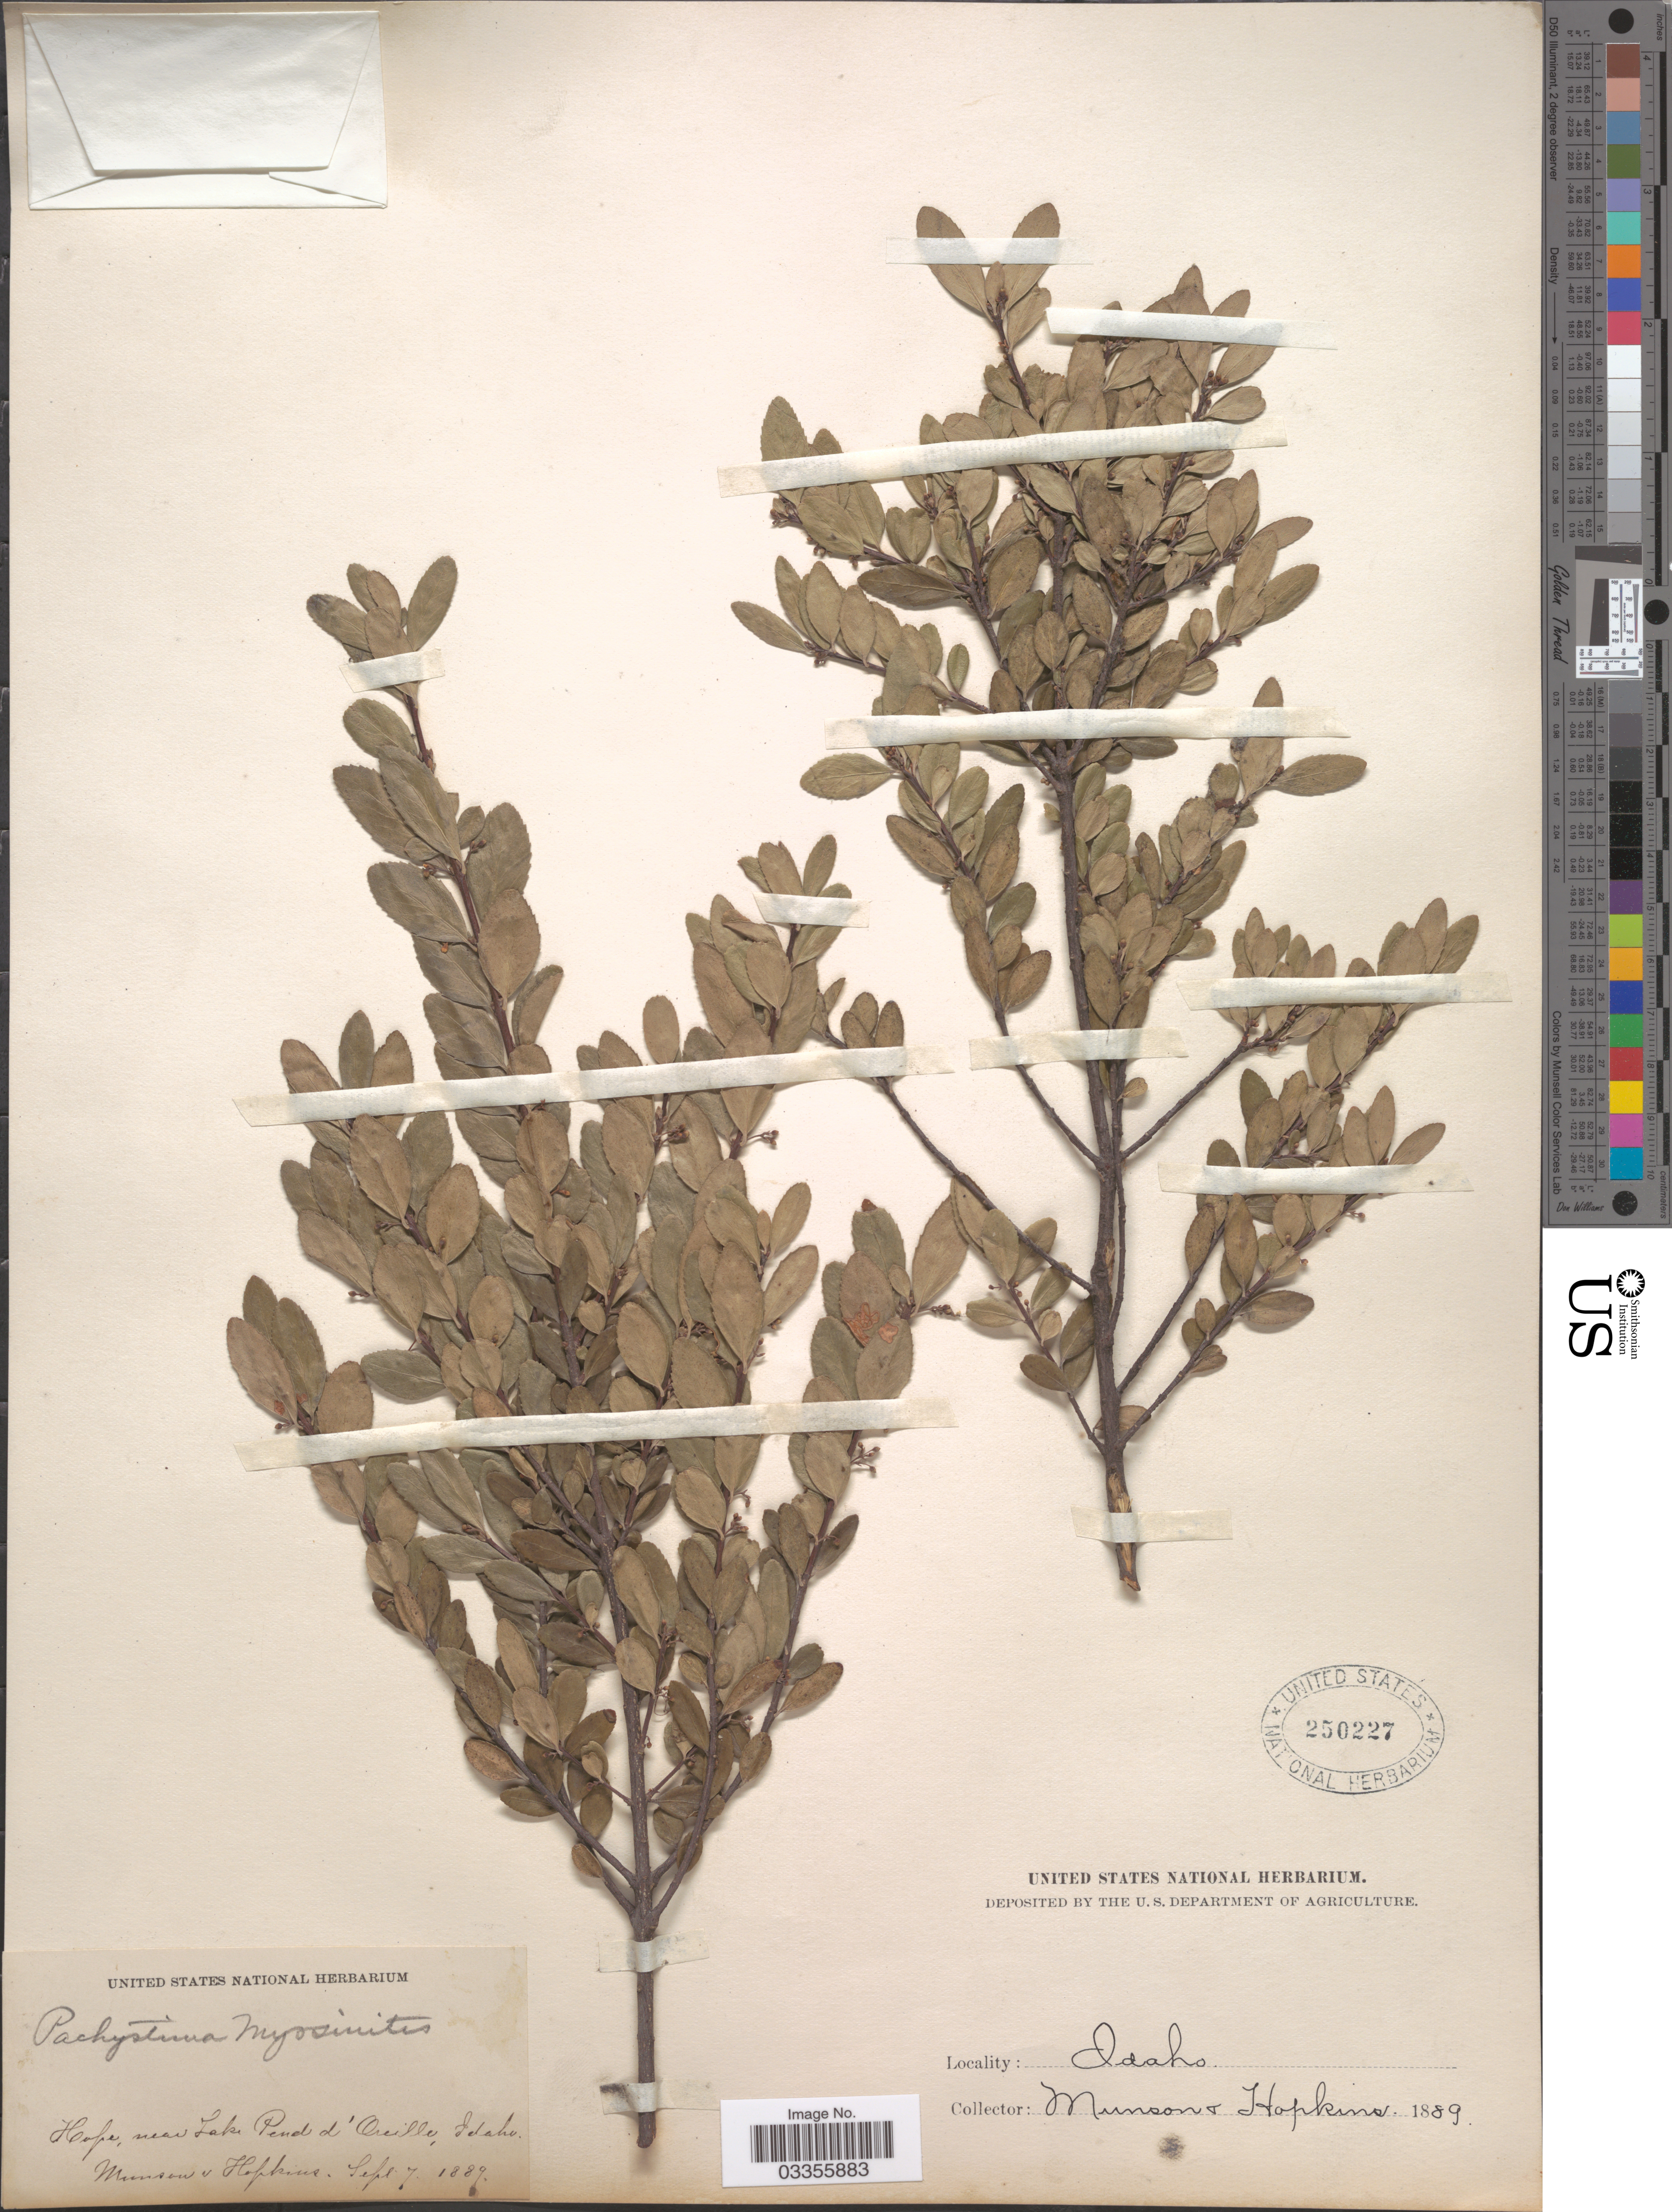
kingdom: Plantae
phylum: Tracheophyta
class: Magnoliopsida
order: Celastrales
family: Celastraceae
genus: Paxistima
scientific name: Paxistima myrsinites subsp. myrsinites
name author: (Pursh) Raf.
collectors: -. Munson & -. Hopkins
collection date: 1889-09-07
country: United States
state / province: Idaho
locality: Hope, near Lake Pend d' Oreille.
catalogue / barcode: US 250227